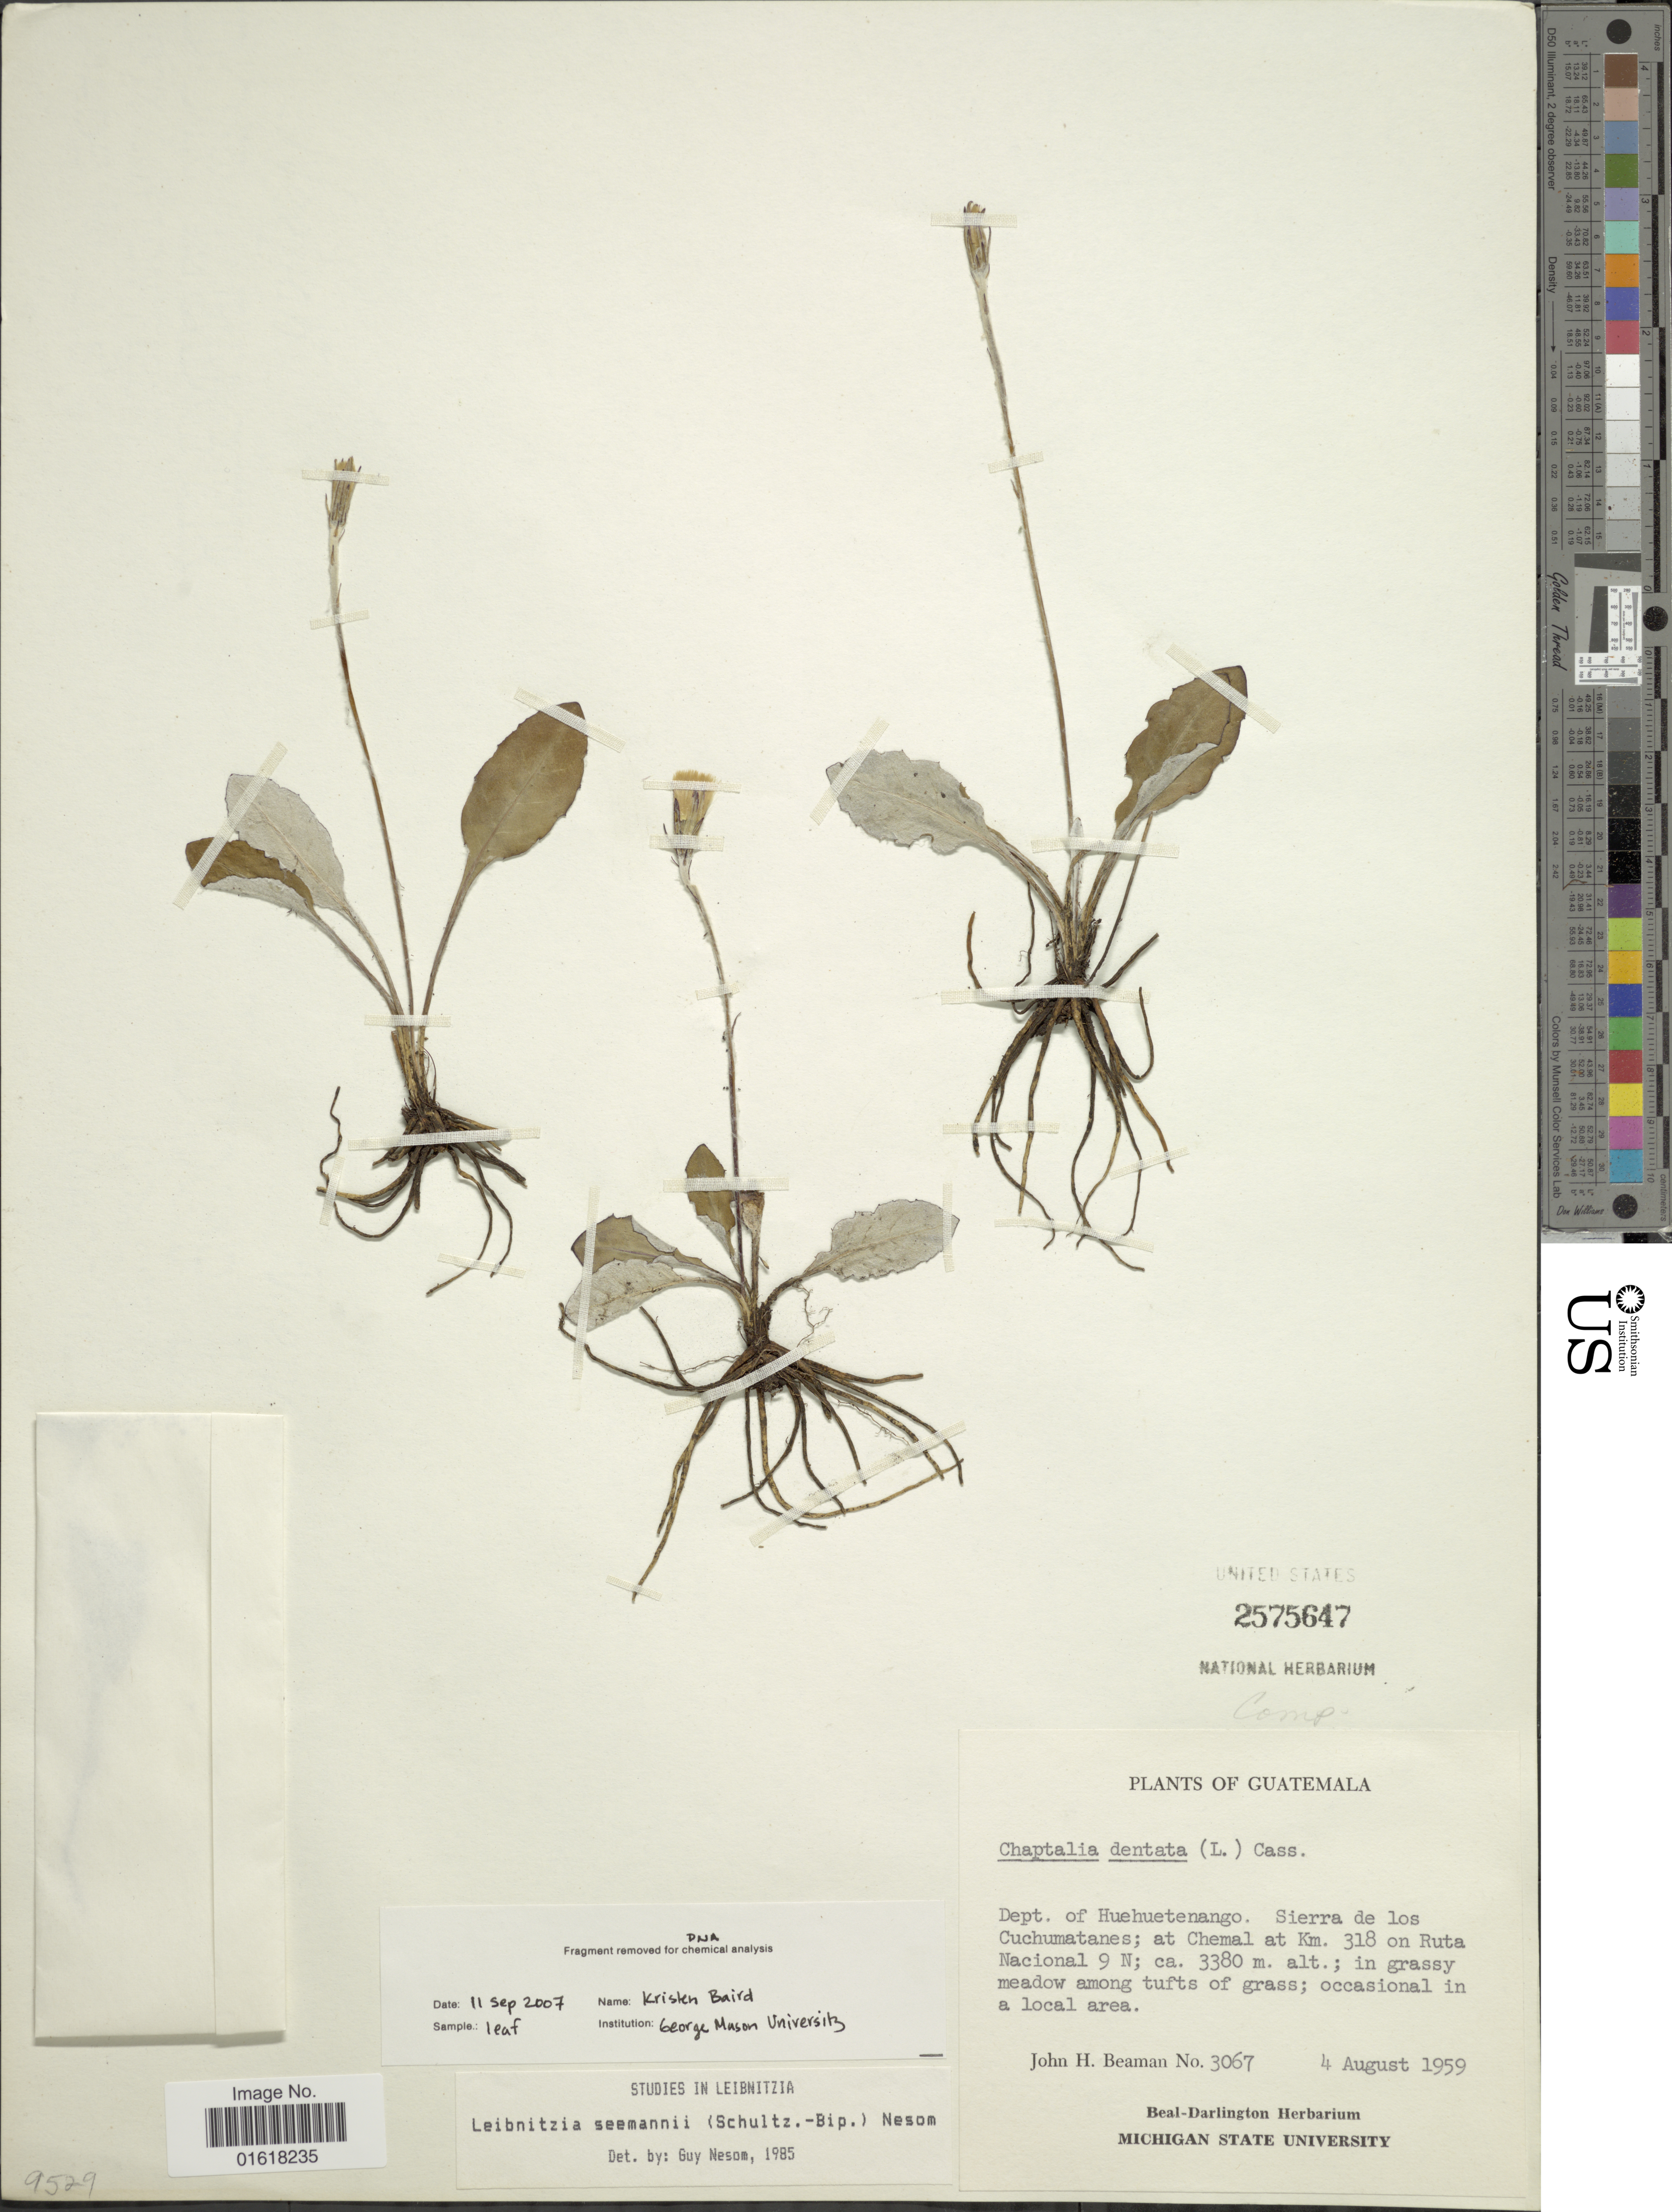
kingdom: Plantae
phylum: Tracheophyta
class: Magnoliopsida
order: Asterales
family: Asteraceae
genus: Leibnitzia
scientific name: Leibnitzia lyrata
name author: (Sch. Bip.) G.L. Nesom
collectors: J. H. Beaman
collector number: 3067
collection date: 1959-08-04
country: Guatemala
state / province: Huehuetenango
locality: Sierra de los Cuchumatanes; at Chemal at Km. 318 on Ruta Nacional 9 N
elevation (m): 3380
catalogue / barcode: US 2575647